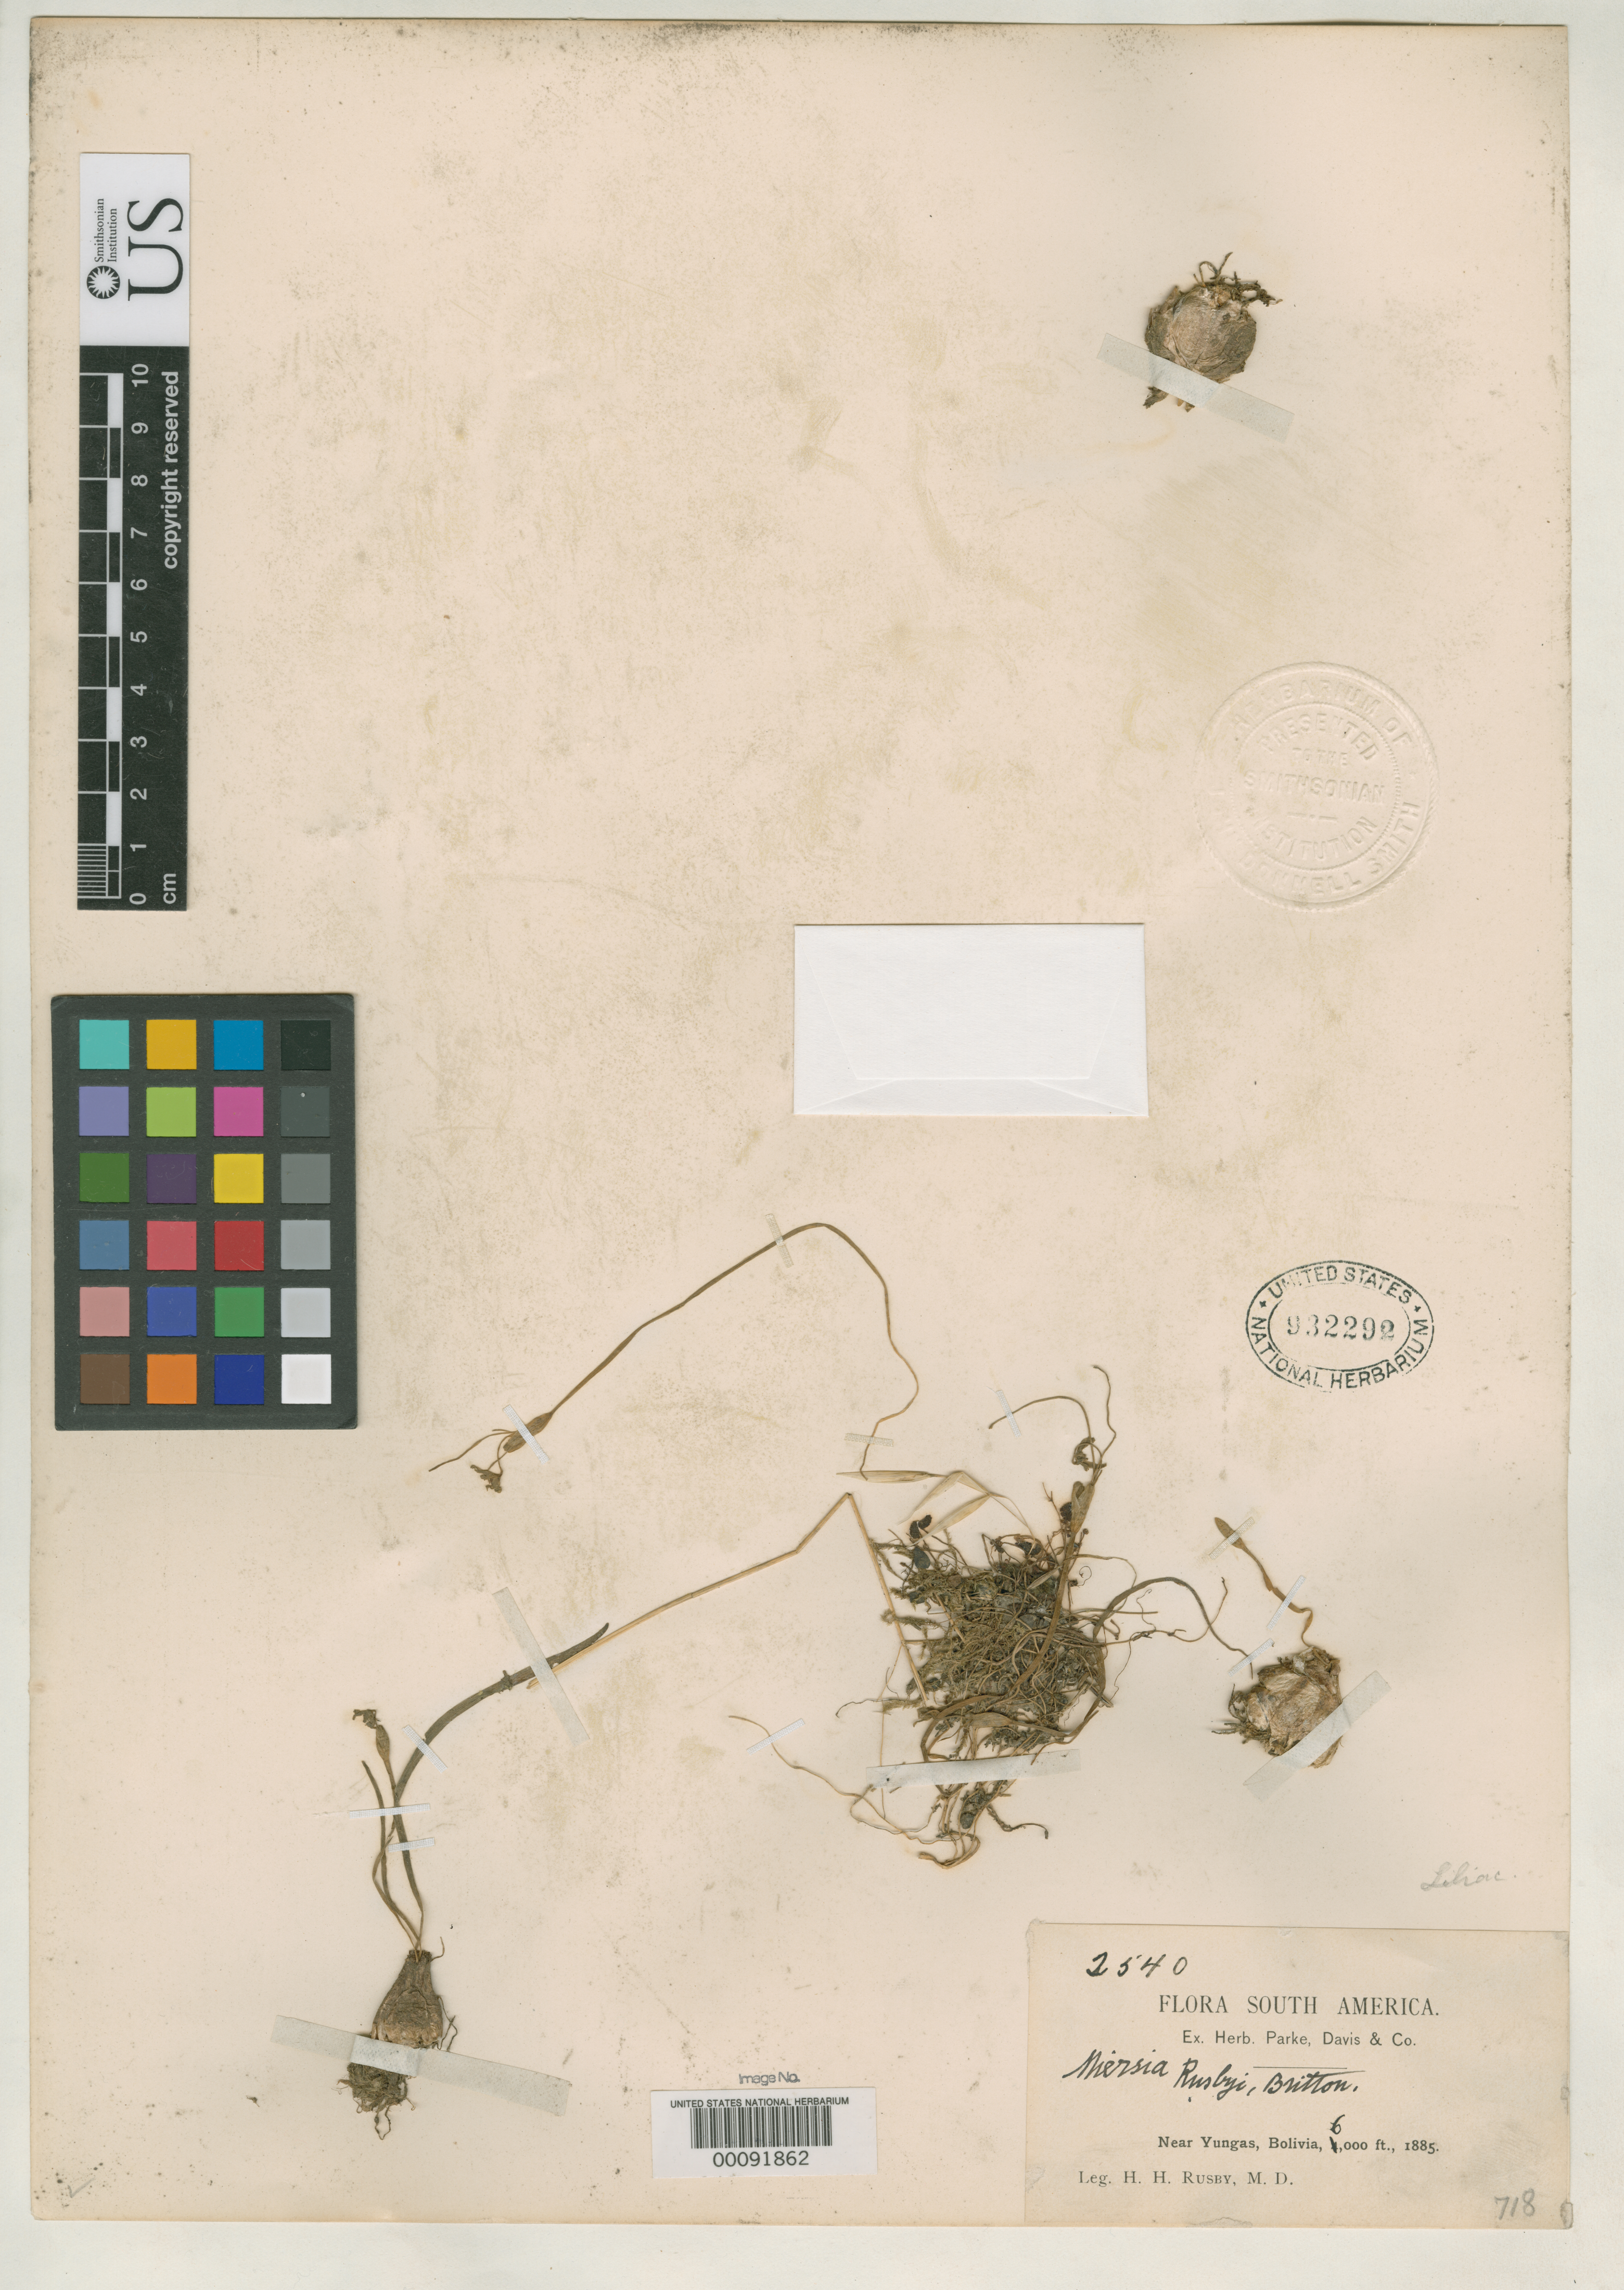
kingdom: Plantae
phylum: Tracheophyta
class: Liliopsida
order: Asparagales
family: Amaryllidaceae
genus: Miersia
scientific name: Miersia rusbyi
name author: Britton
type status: Isotype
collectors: H. H. Rusby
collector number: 2540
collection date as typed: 1885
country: Bolivia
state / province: La Paz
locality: Near Yungas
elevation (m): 1829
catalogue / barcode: US 932292